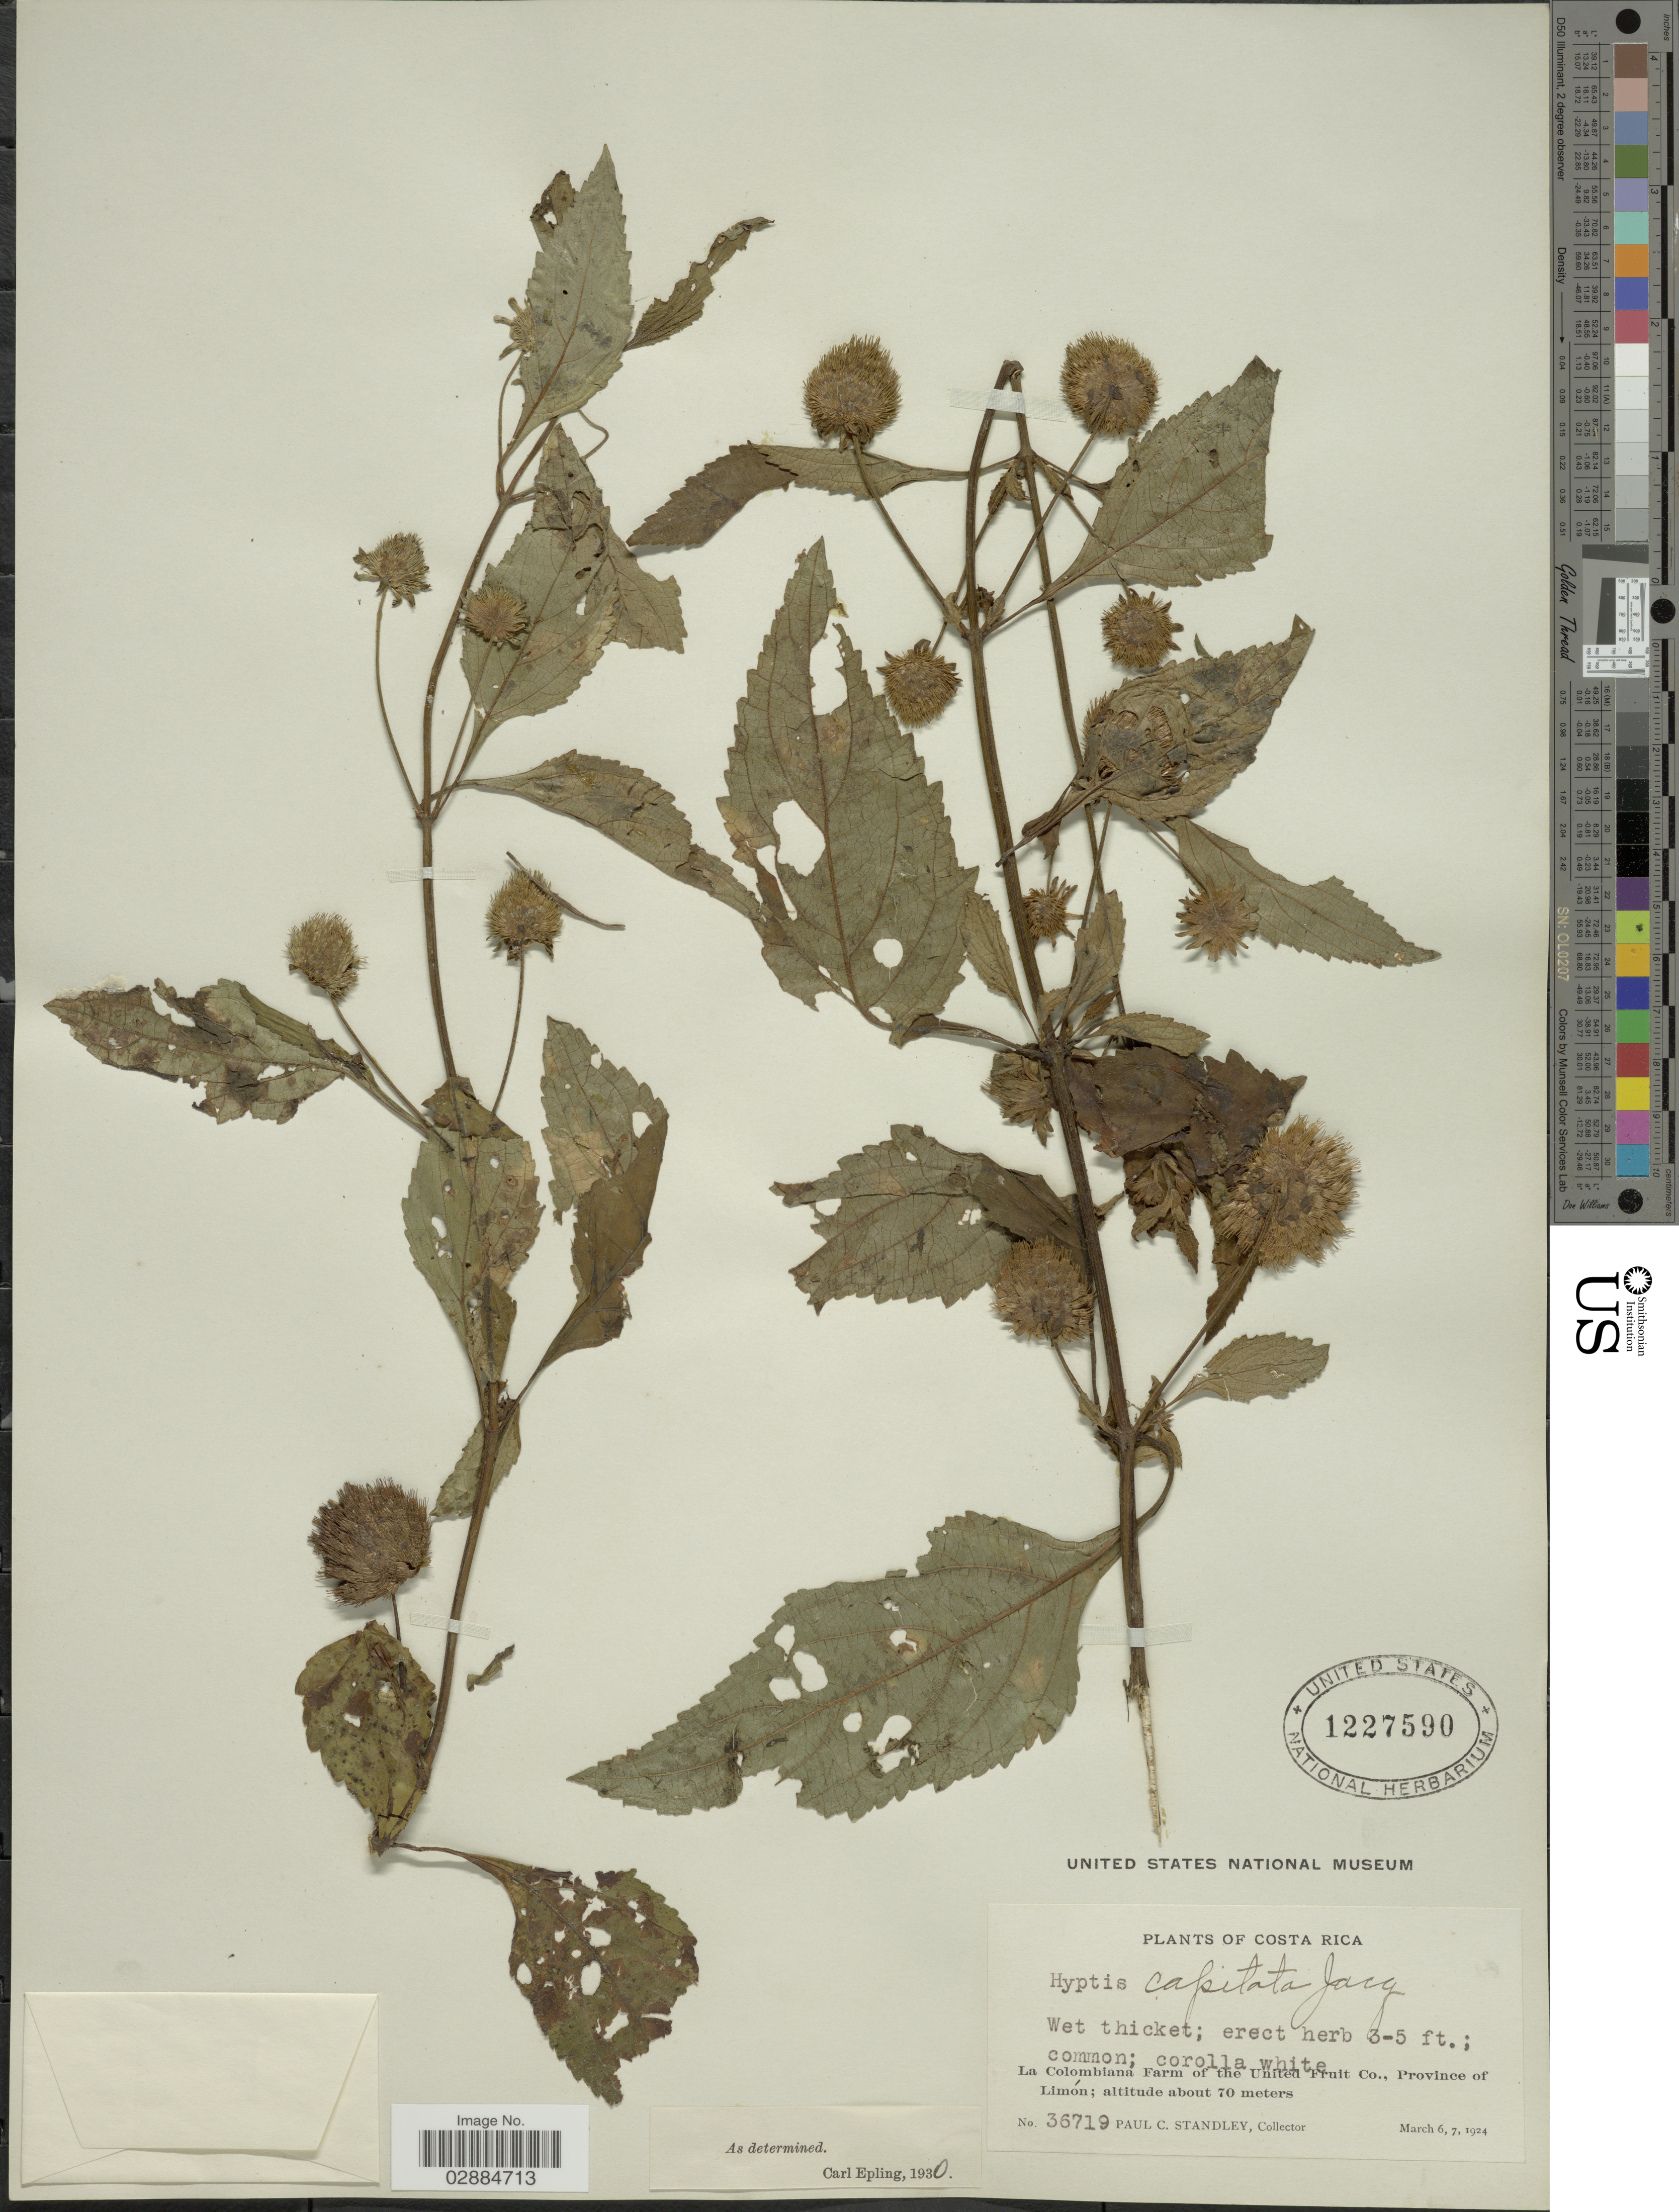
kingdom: Plantae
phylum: Tracheophyta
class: Magnoliopsida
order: Lamiales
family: Lamiaceae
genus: Hyptis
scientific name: Hyptis capitata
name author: Jacq.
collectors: P. C. Standley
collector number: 36719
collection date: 1924-03-06/1924-03-07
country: Costa Rica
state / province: Limón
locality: La Colombiana Farm of the United Fruit Co.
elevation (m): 70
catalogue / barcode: US 1227590